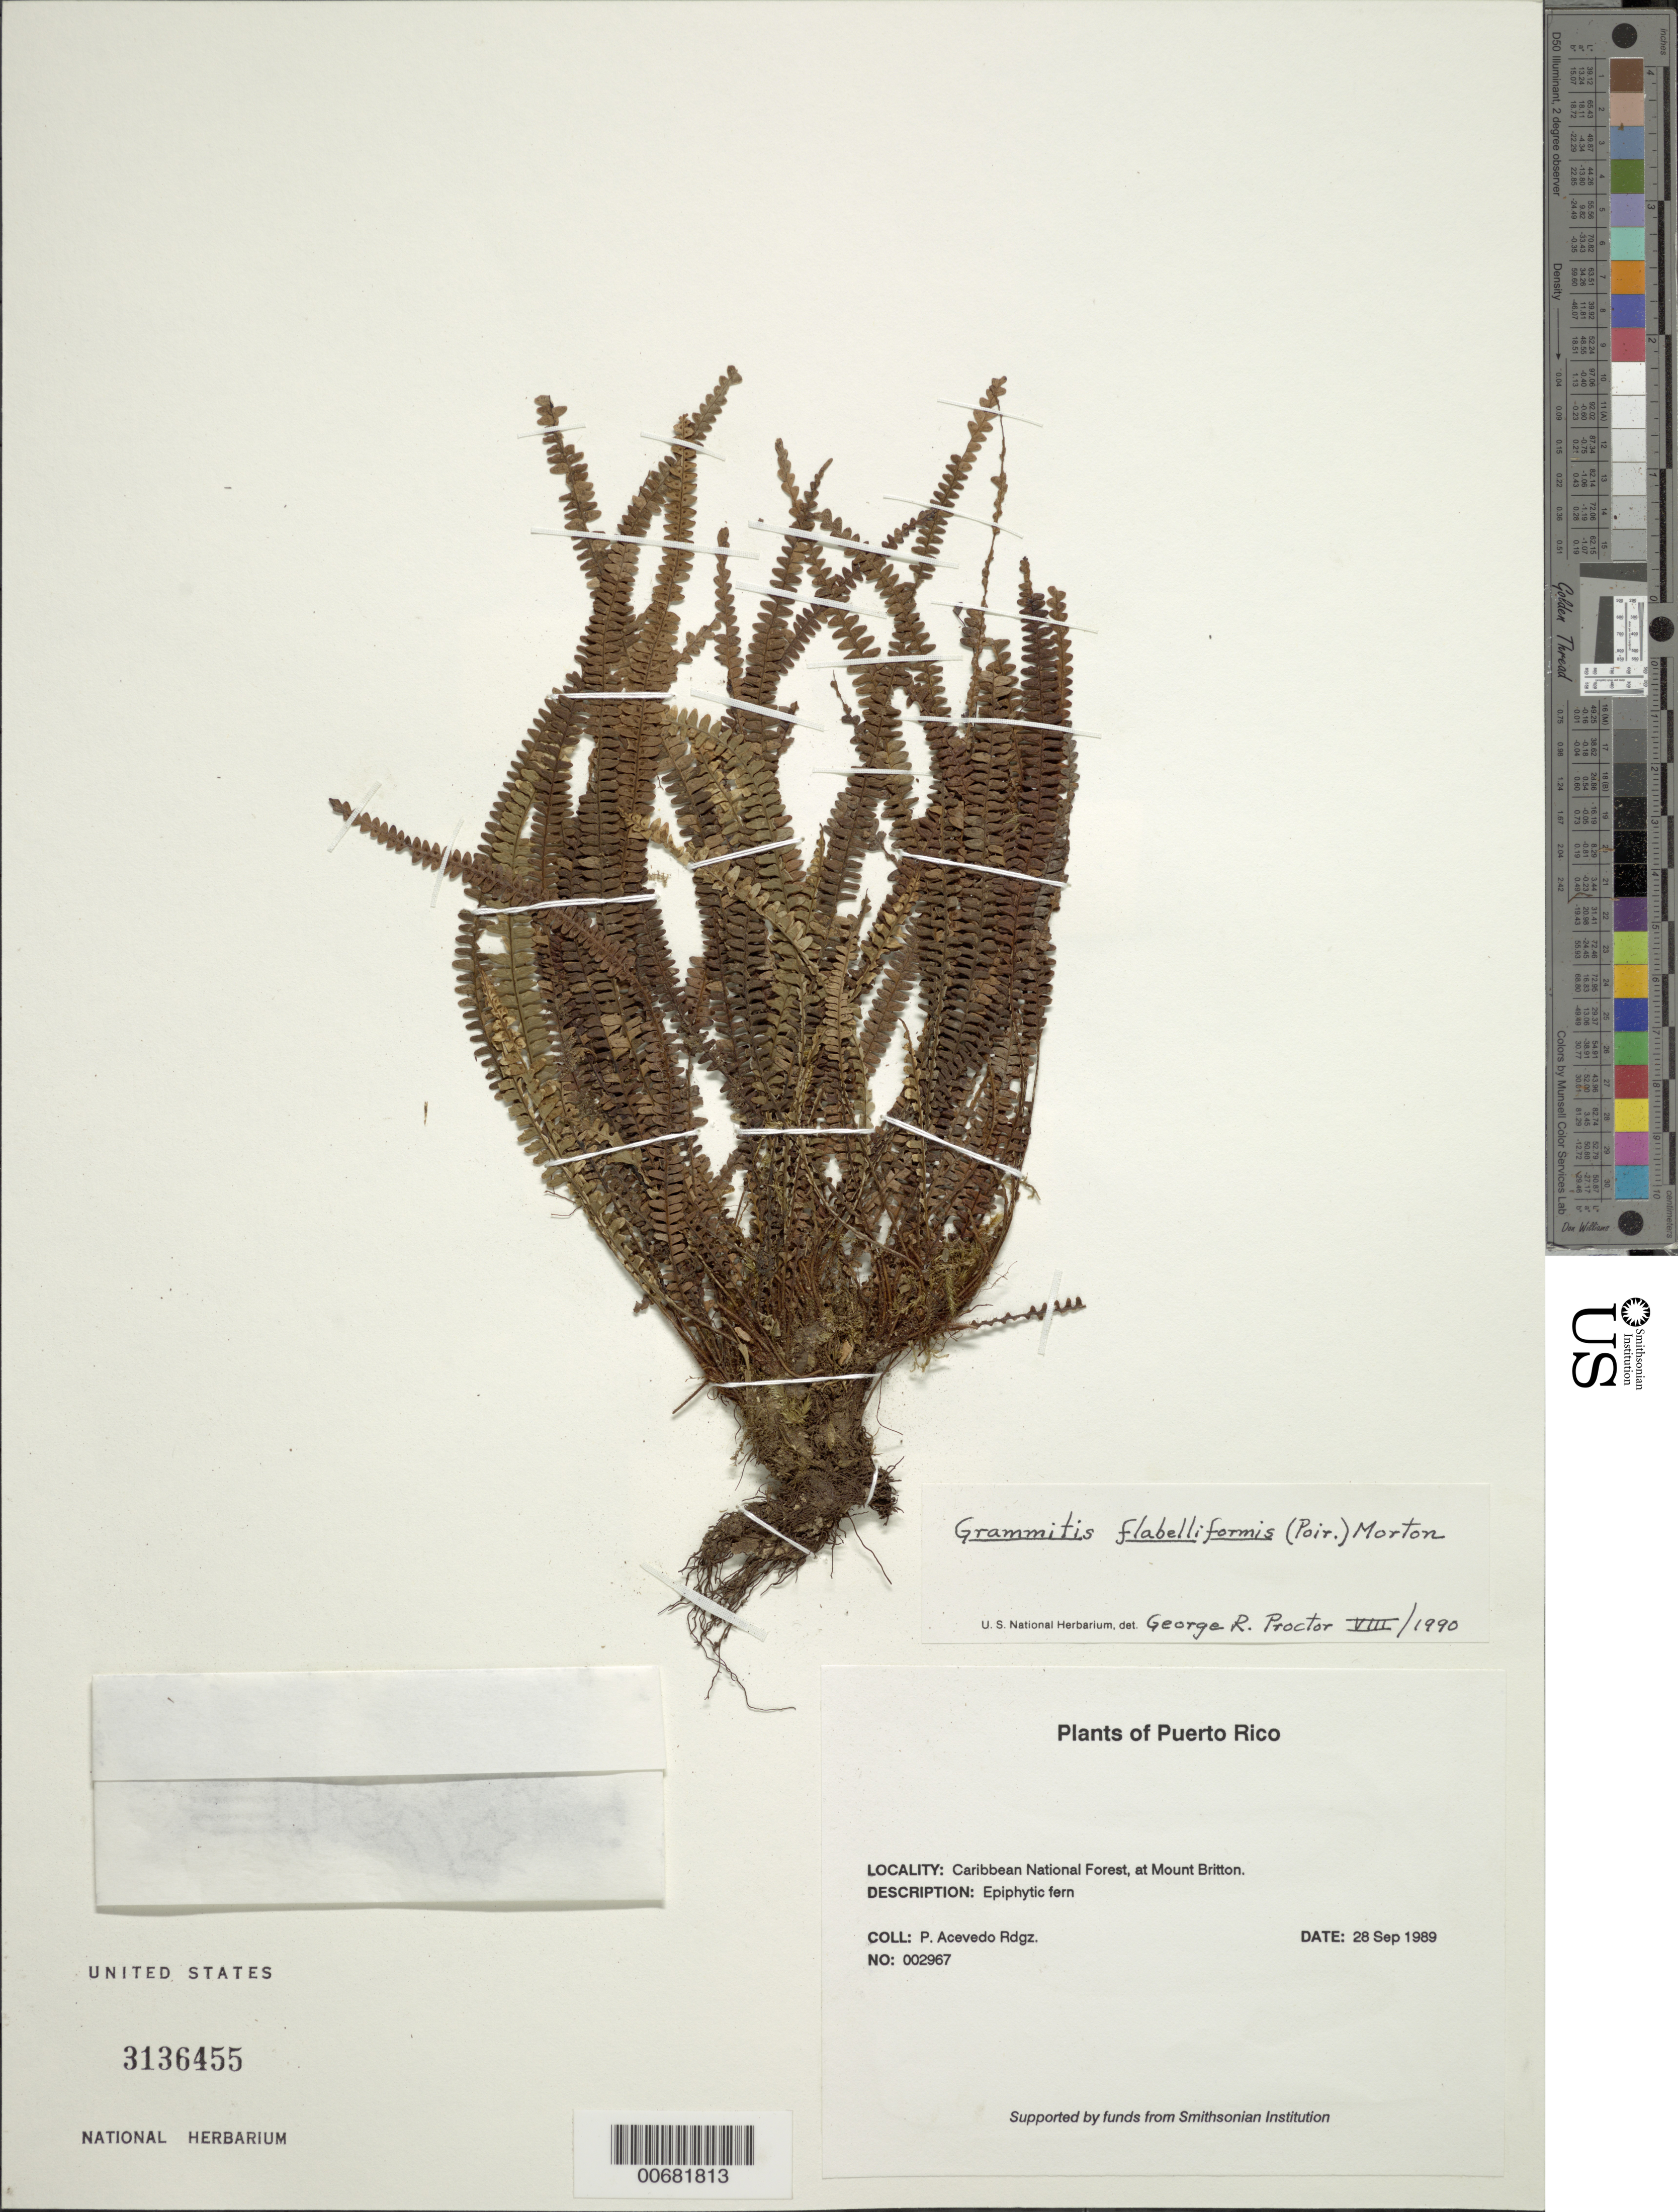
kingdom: Plantae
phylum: Tracheophyta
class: Polypodiopsida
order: Polypodiales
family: Polypodiaceae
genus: Melpomene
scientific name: Melpomene flabelliformis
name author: (Poir.) A.R. Sm. & R.C. Moran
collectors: P. Acevedo-Rodr.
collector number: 2967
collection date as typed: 28 Sep 1989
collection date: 1989-09-28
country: Puerto Rico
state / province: Río Grande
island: Puerto Rico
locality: Río Grande; Caribbean National Forest, at Mount Britton.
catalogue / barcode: US 3136455